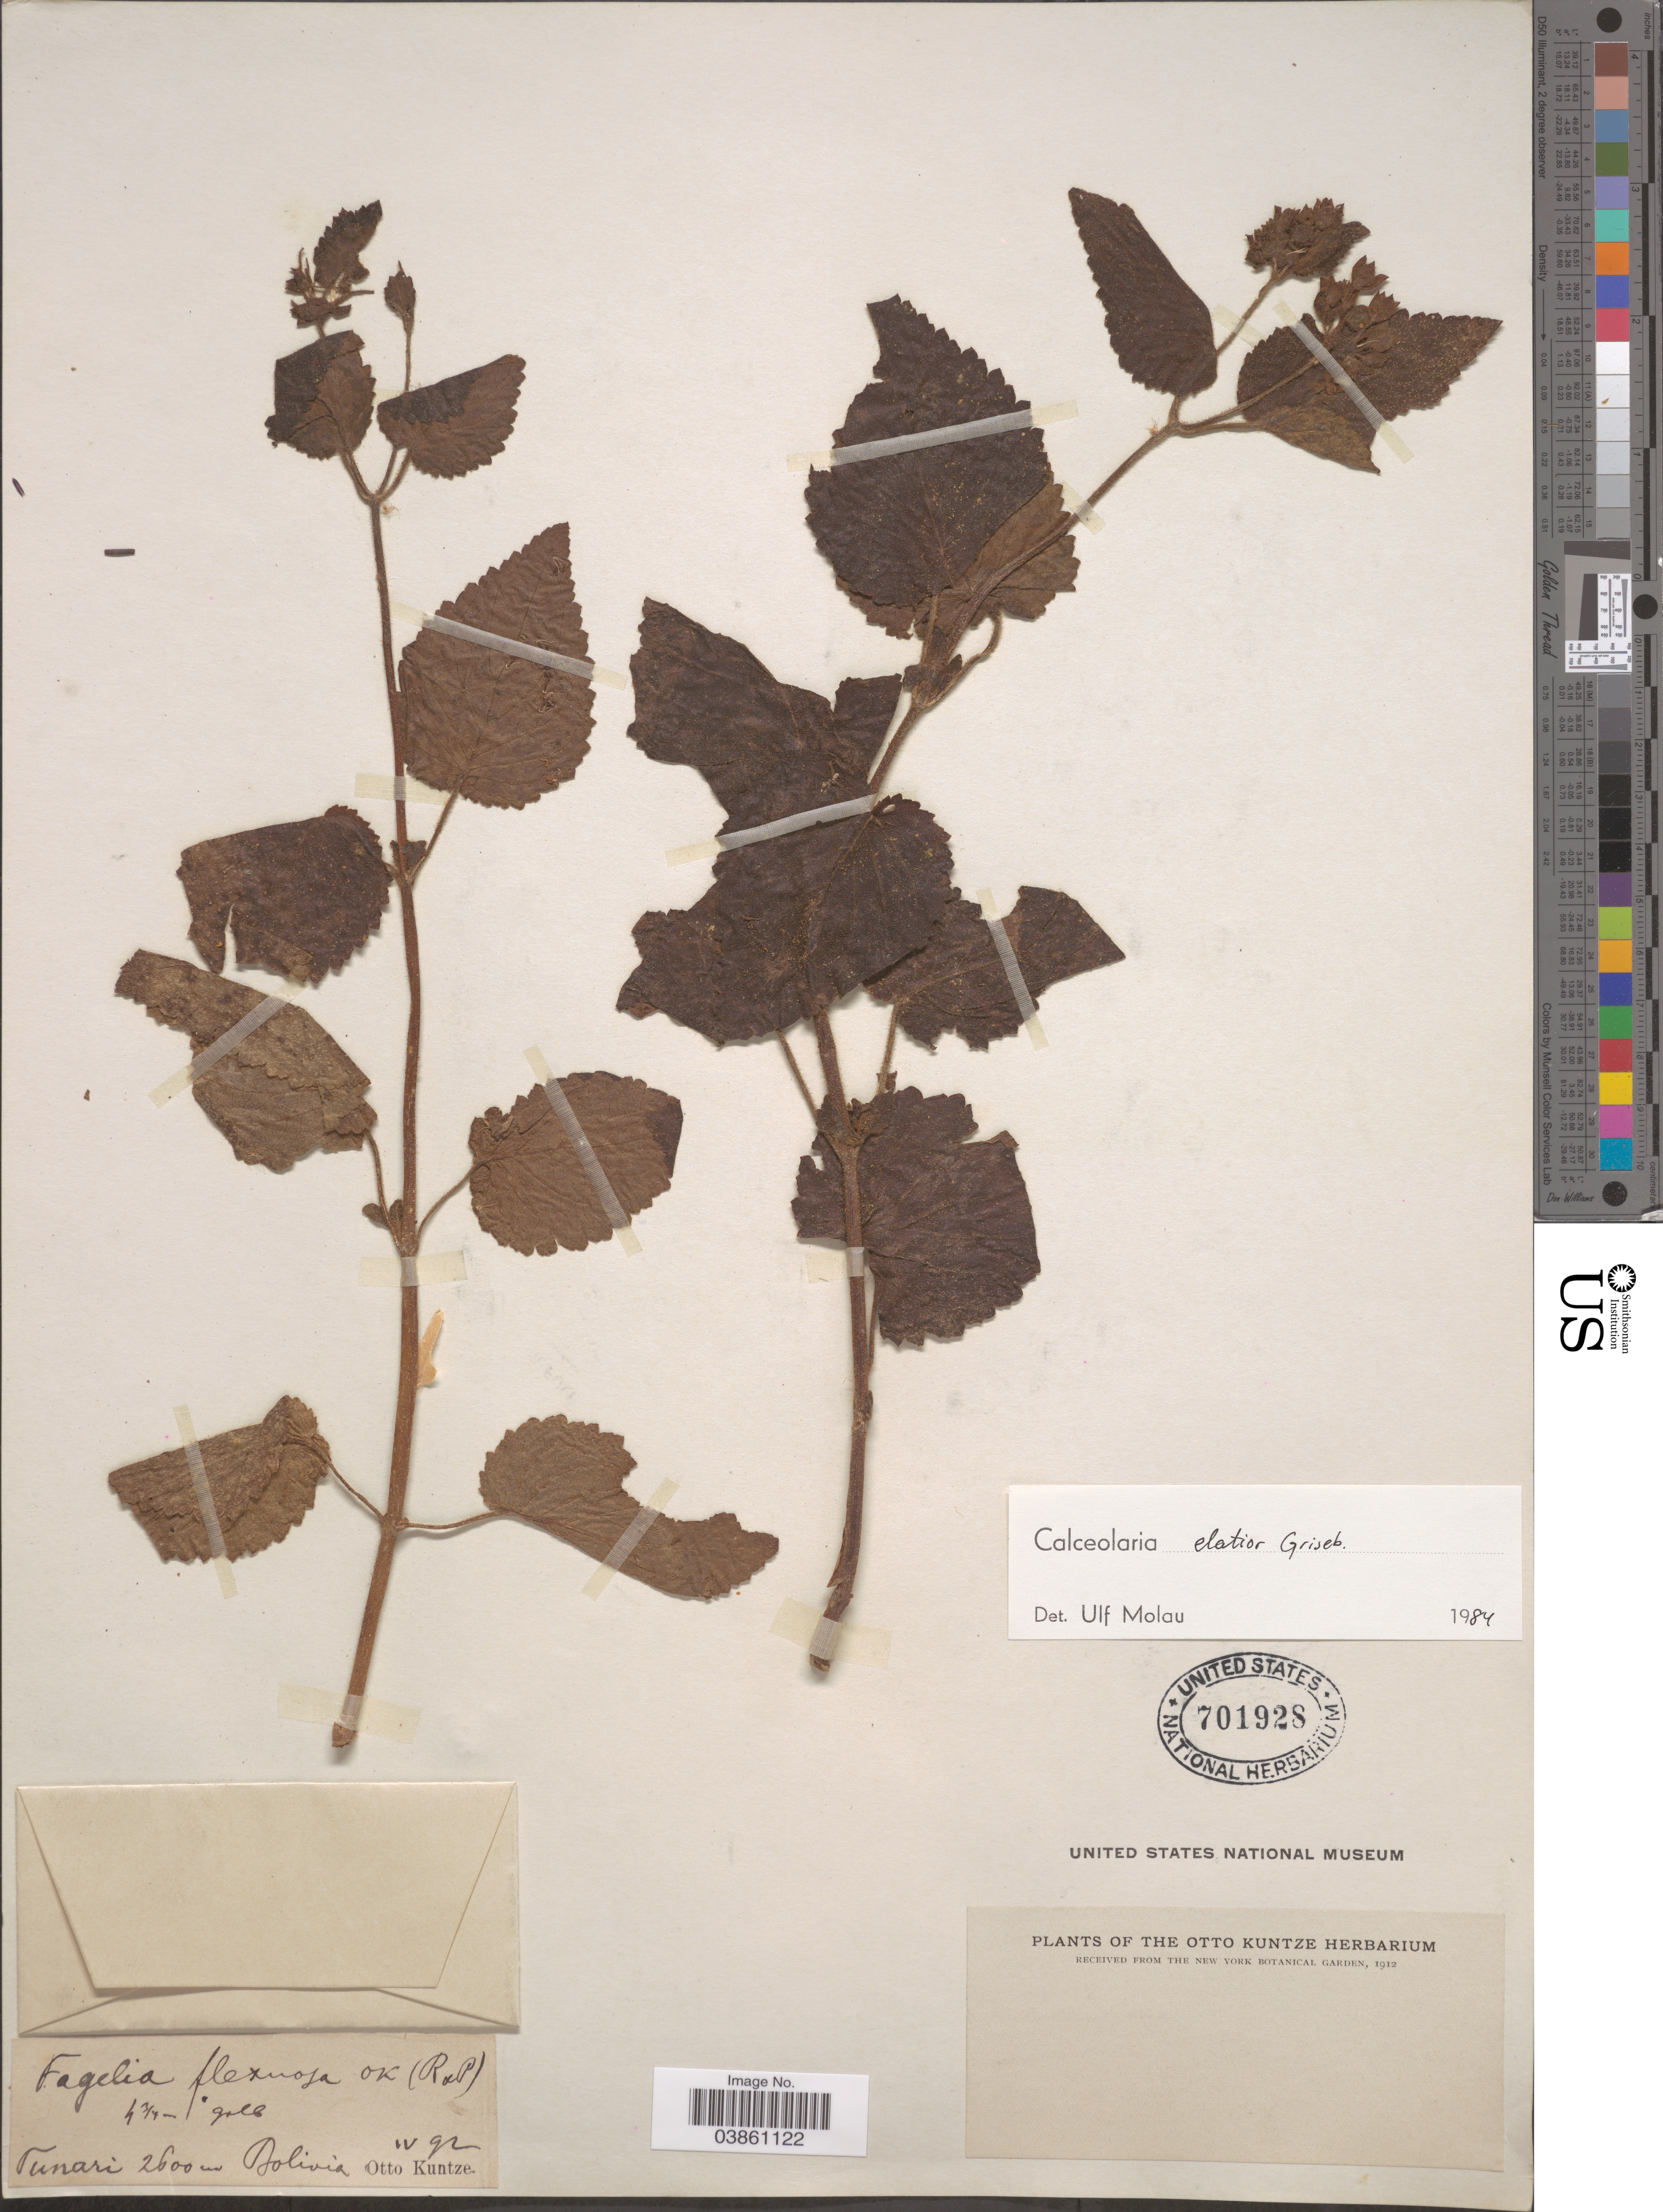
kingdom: Plantae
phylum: Tracheophyta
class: Magnoliopsida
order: Lamiales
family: Calceolariaceae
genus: Calceolaria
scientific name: Calceolaria elatior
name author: Griseb.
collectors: C.E.O. Kuntze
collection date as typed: Transcribed d/m/y: /4/92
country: Bolivia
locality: Tunari.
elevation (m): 2600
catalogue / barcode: US 701928